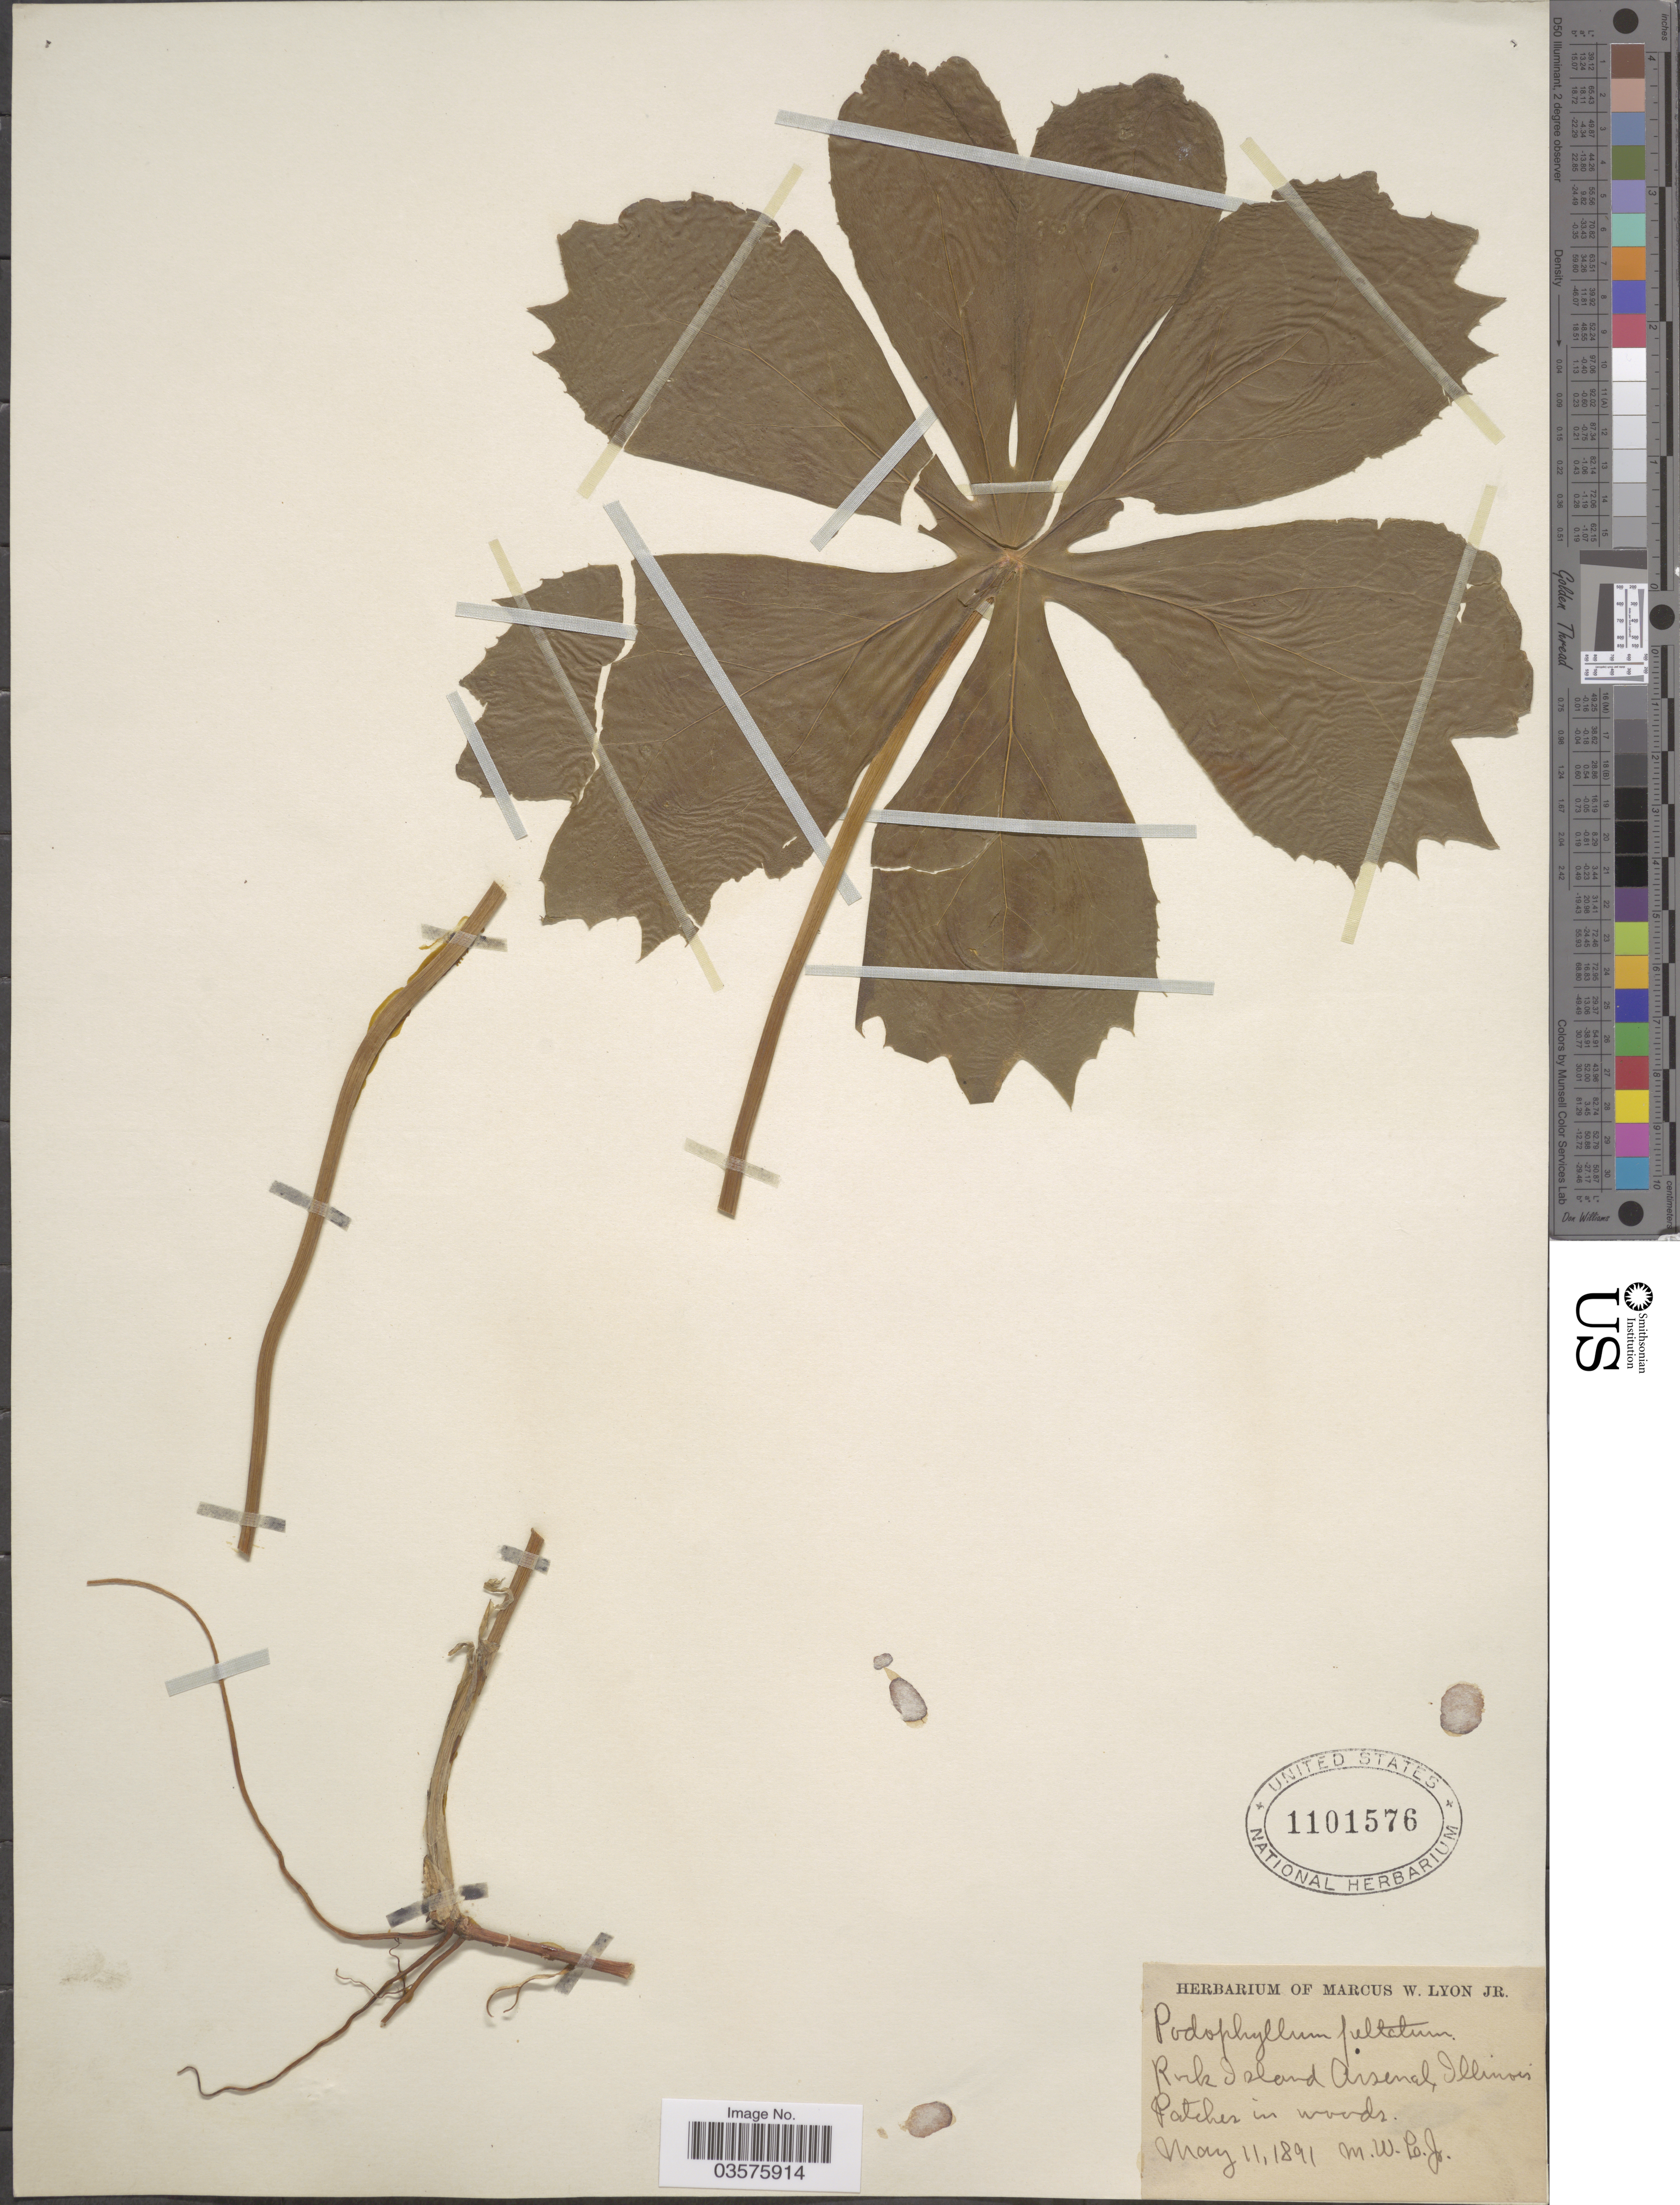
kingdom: Plantae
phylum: Tracheophyta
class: Magnoliopsida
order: Ranunculales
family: Berberidaceae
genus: Podophyllum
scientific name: Podophyllum peltatum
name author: L.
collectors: M. W. Lyon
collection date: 1891-05-11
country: United States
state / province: Illinois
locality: Rock Island Arsenal.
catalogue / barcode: US 1101576